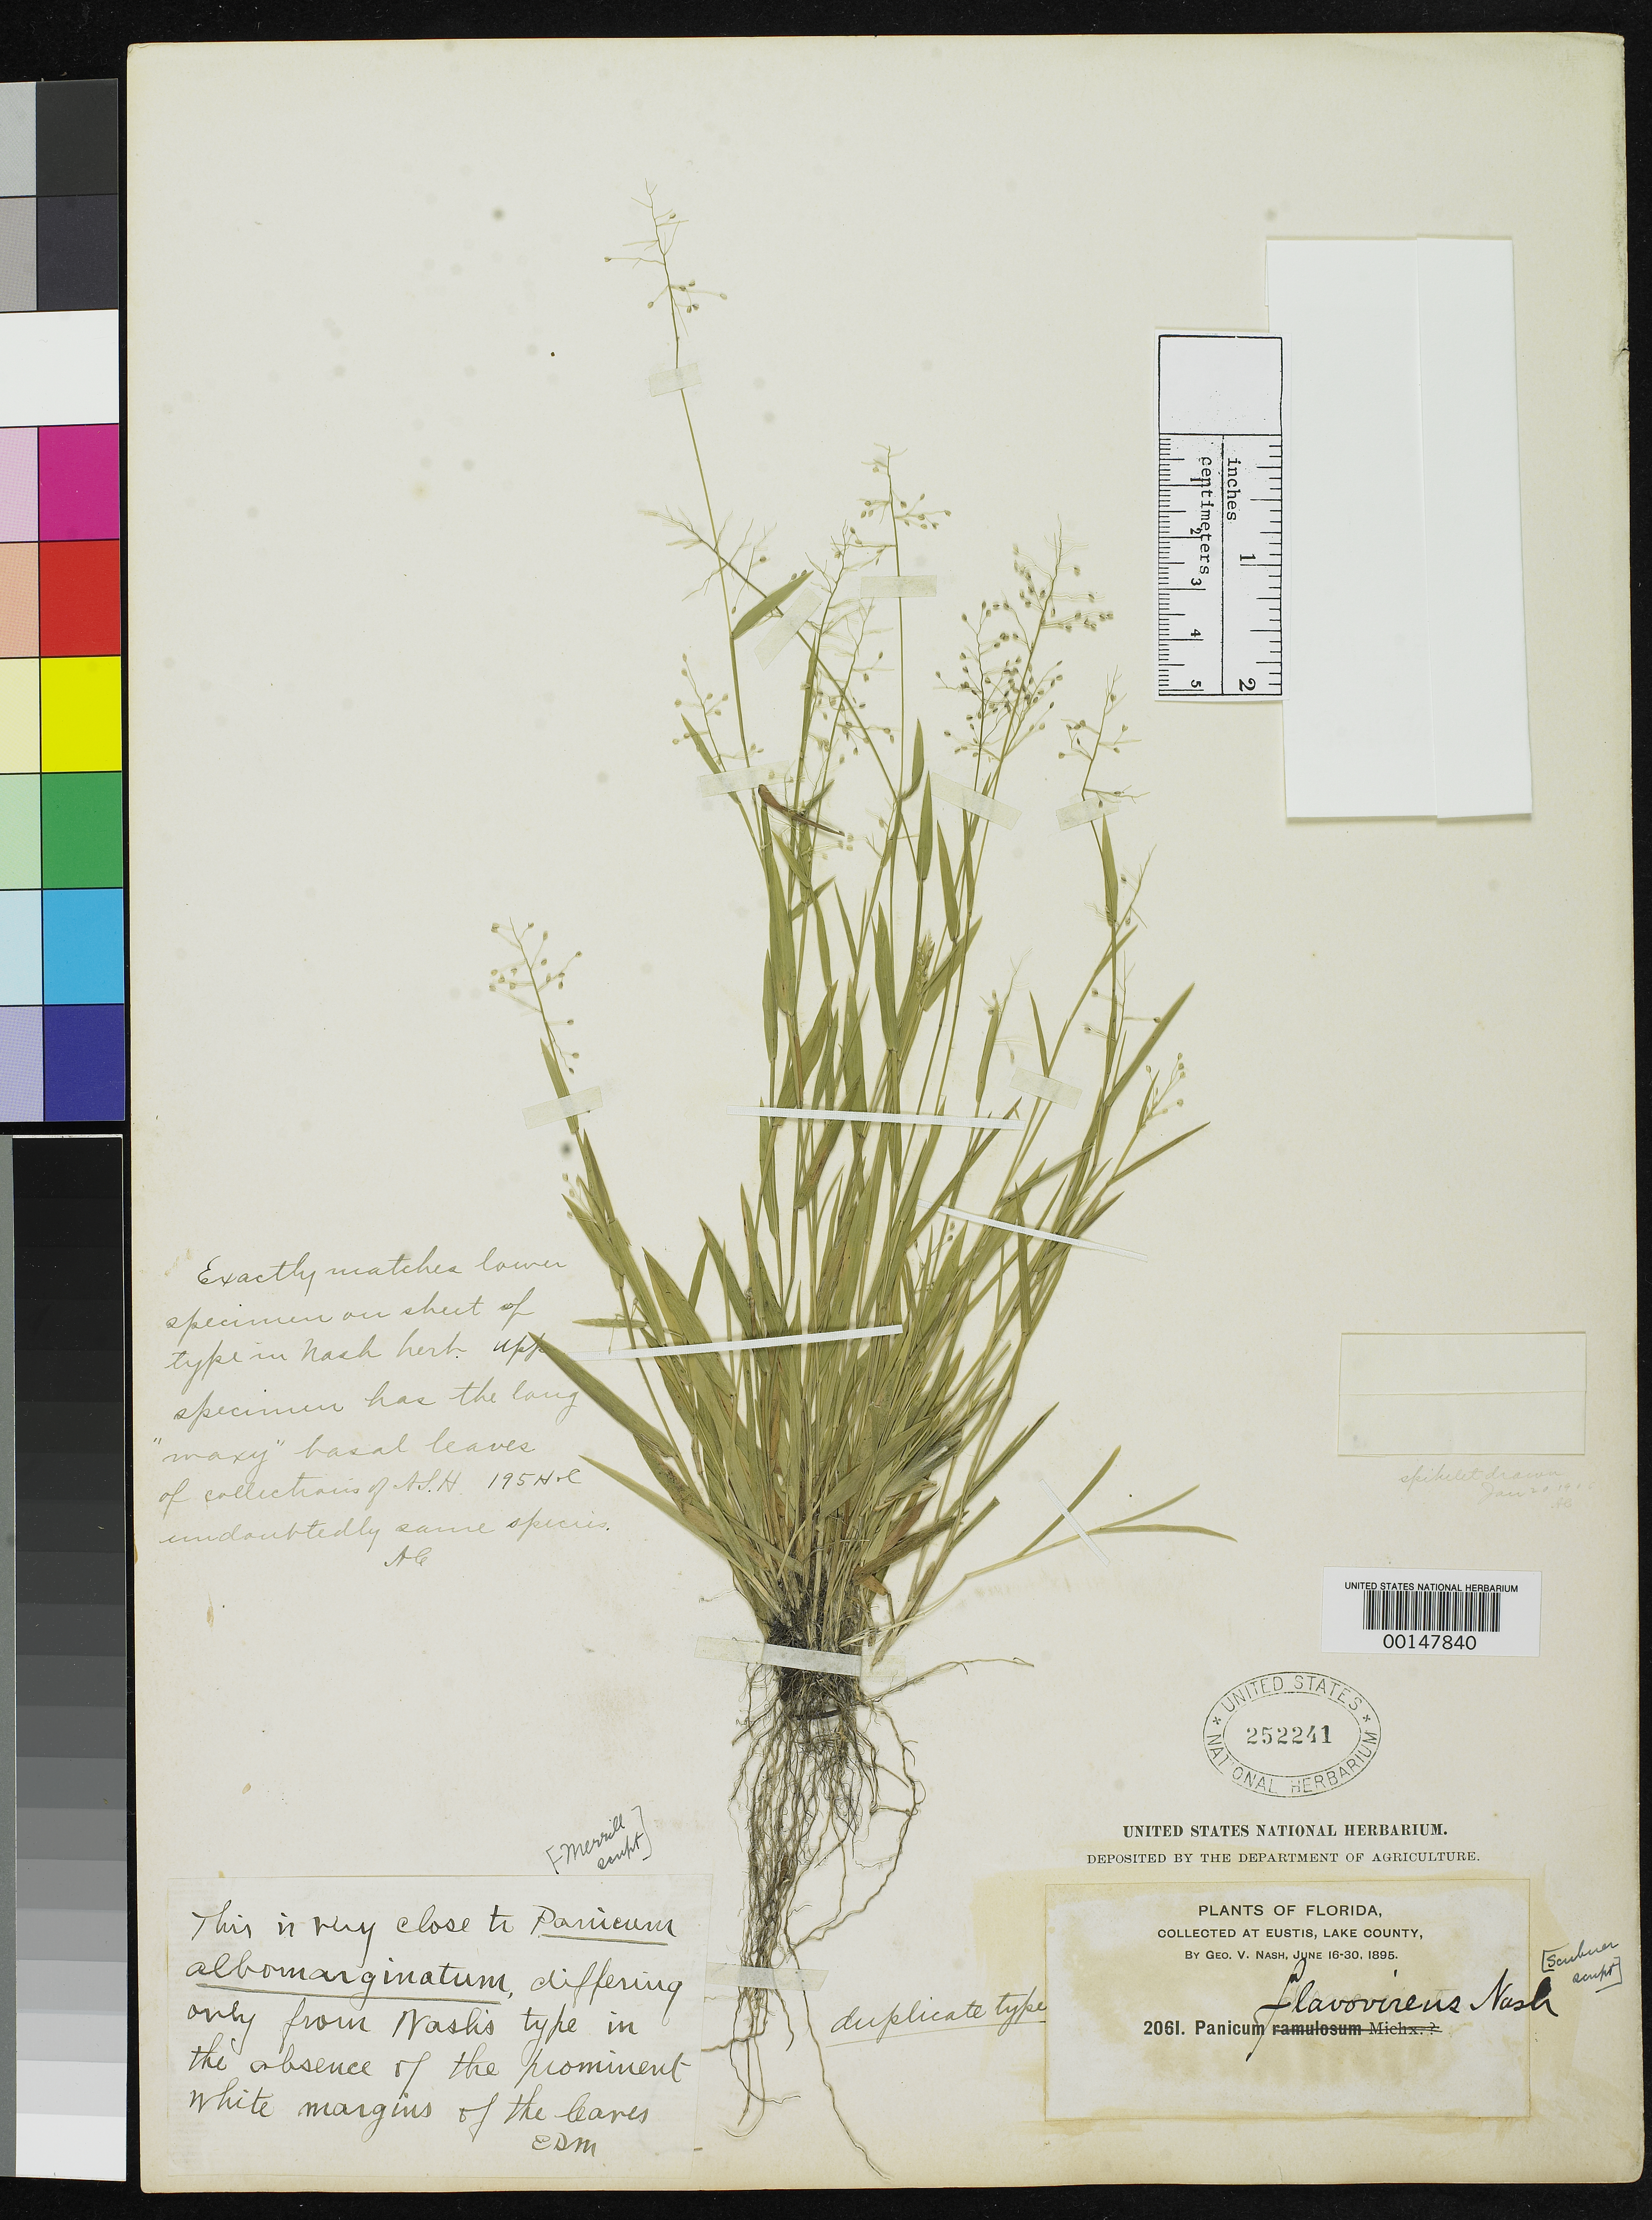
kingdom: Plantae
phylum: Tracheophyta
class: Liliopsida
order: Poales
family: Poaceae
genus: Panicum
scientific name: Panicum flavovirens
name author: Nash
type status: Isotype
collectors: G. V. Nash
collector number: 2061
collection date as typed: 16 Jun 1895 to 30 Jun 1895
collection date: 1895-06-16/1895-06-30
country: United States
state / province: Florida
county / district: Lake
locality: Eustis, Lake County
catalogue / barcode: US 252241